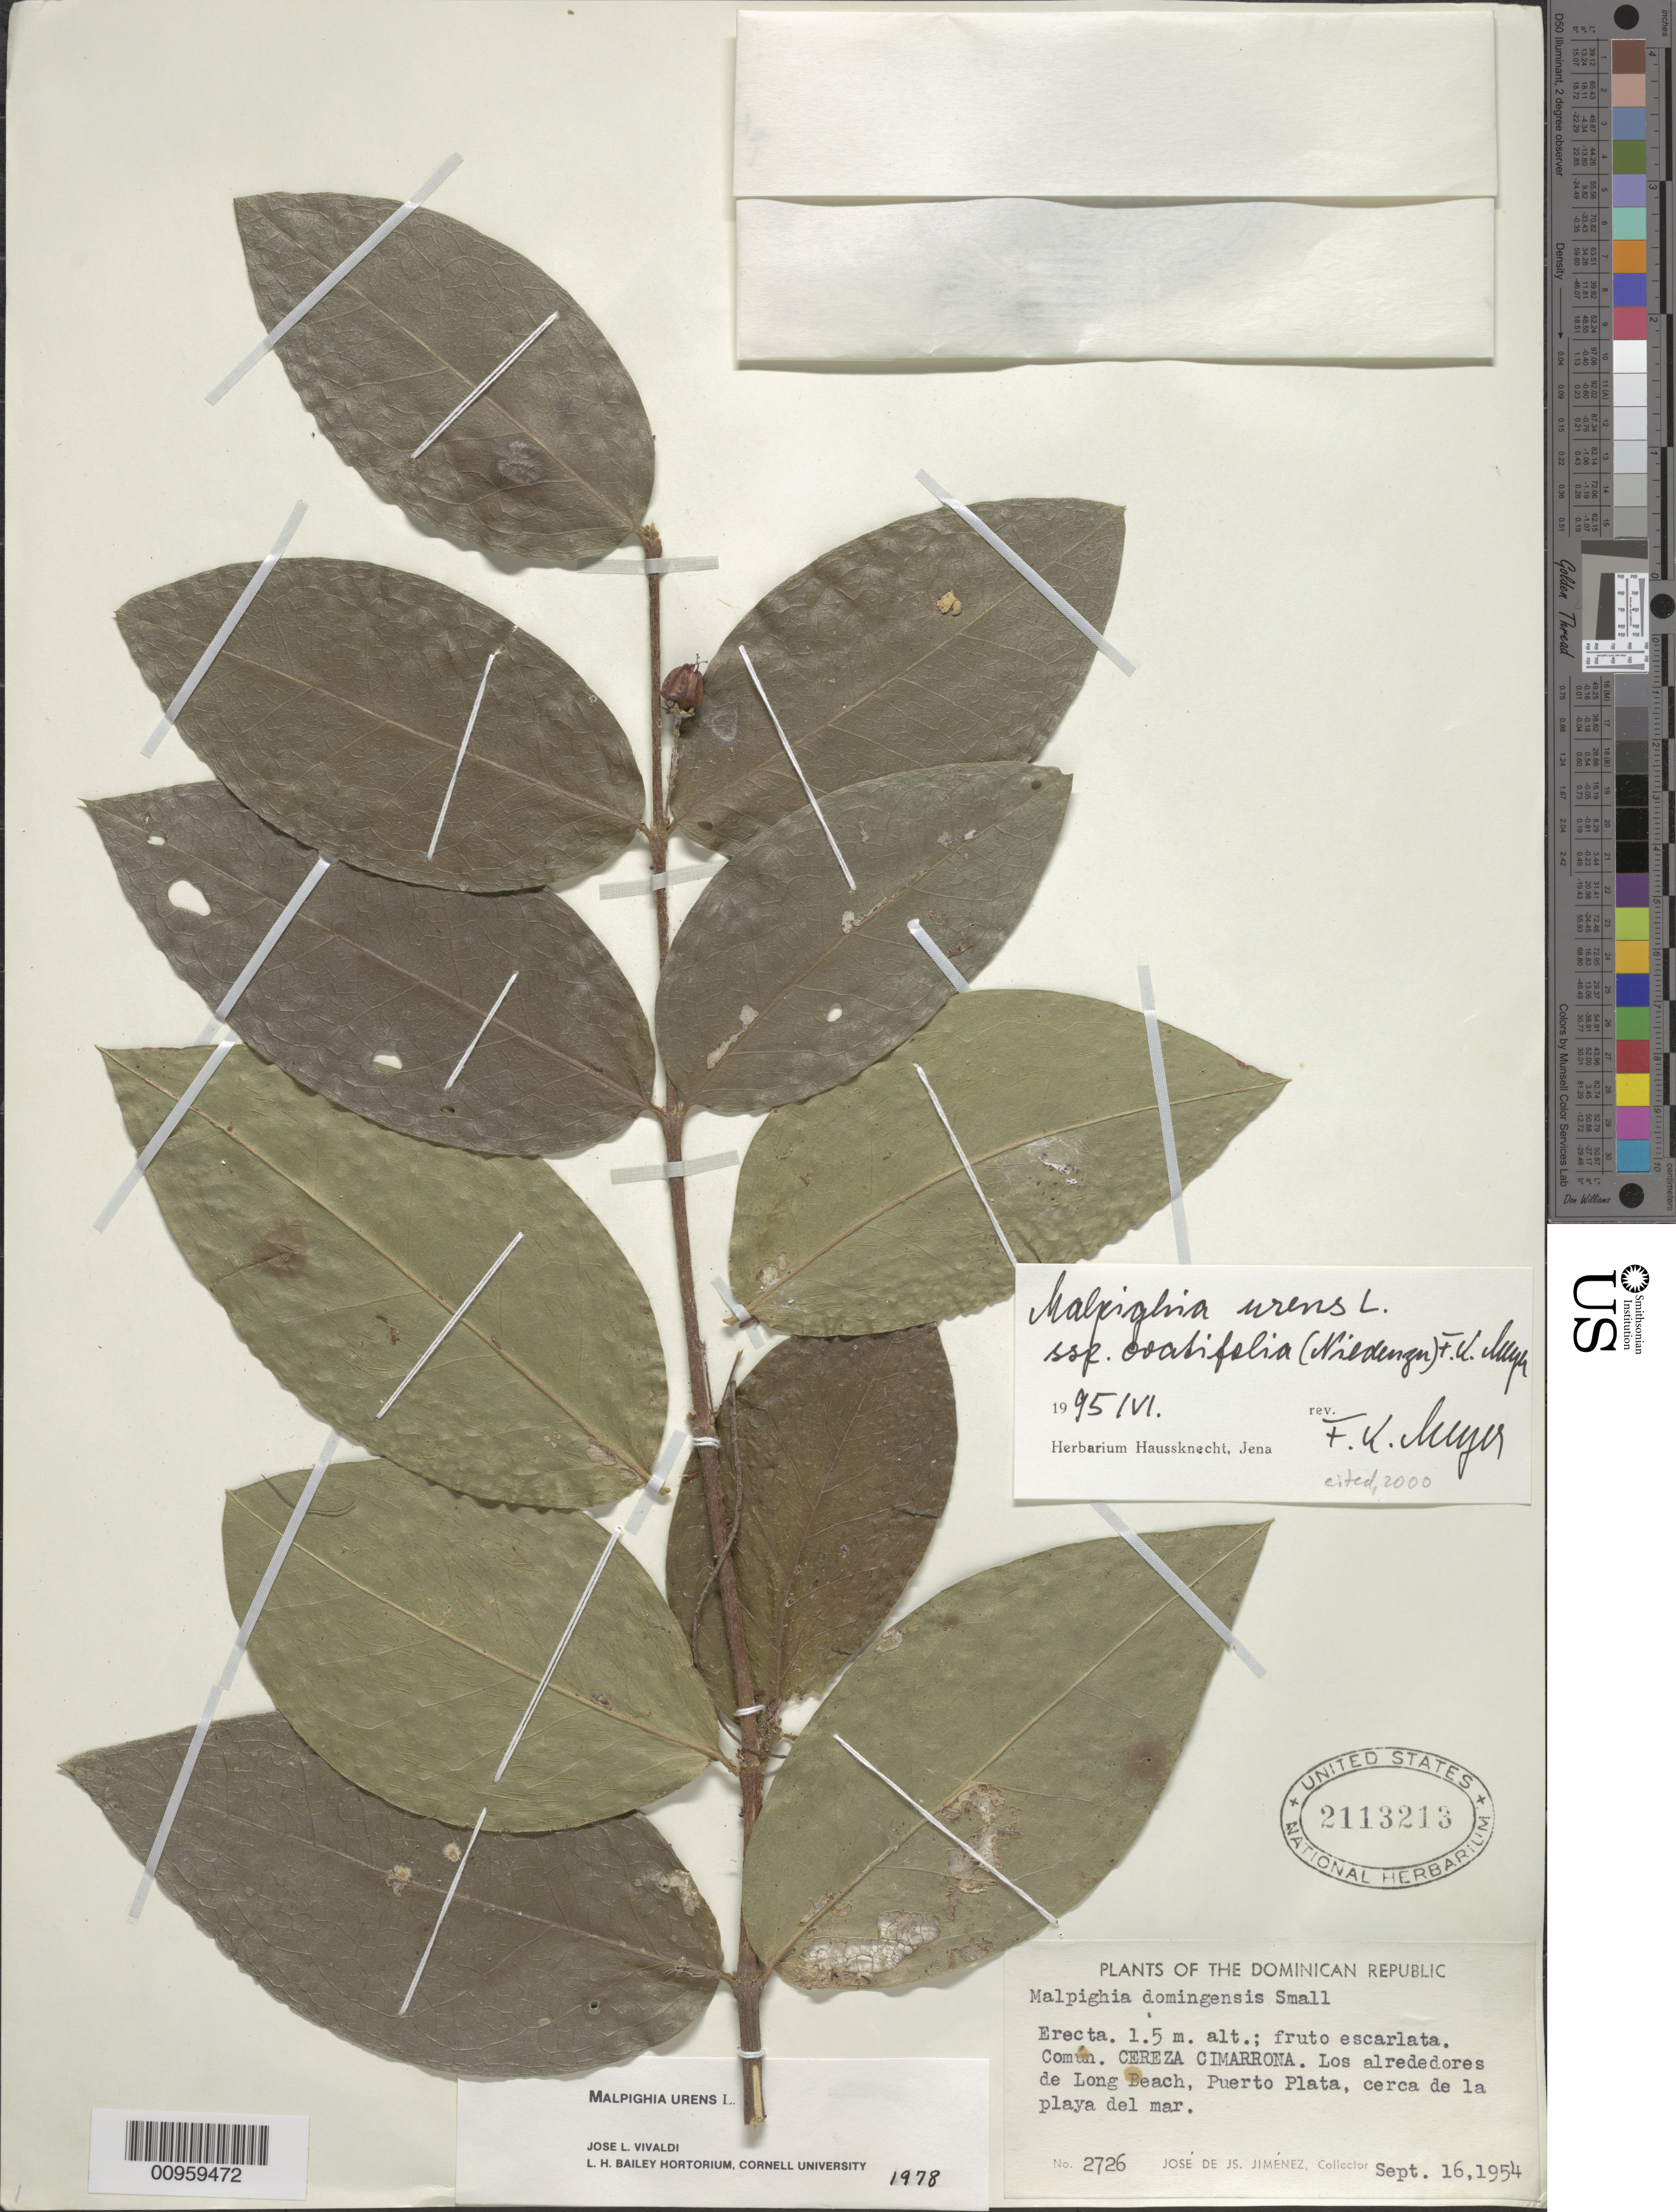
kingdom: Plantae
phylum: Tracheophyta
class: Magnoliopsida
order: Malpighiales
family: Malpighiaceae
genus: Malpighia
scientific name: Malpighia urens subsp. ovatifolia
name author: (Nied.) F.K. Mey.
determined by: Meyer, F. K.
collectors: J. J. Jiménez Almonte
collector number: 2726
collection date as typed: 16 Sep 1954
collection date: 1954-09-16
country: Dominican Republic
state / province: Puerto Plata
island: Hispaniola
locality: Los alrededores de Long Beach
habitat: Cerca de la playa del mar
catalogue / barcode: US 2113213